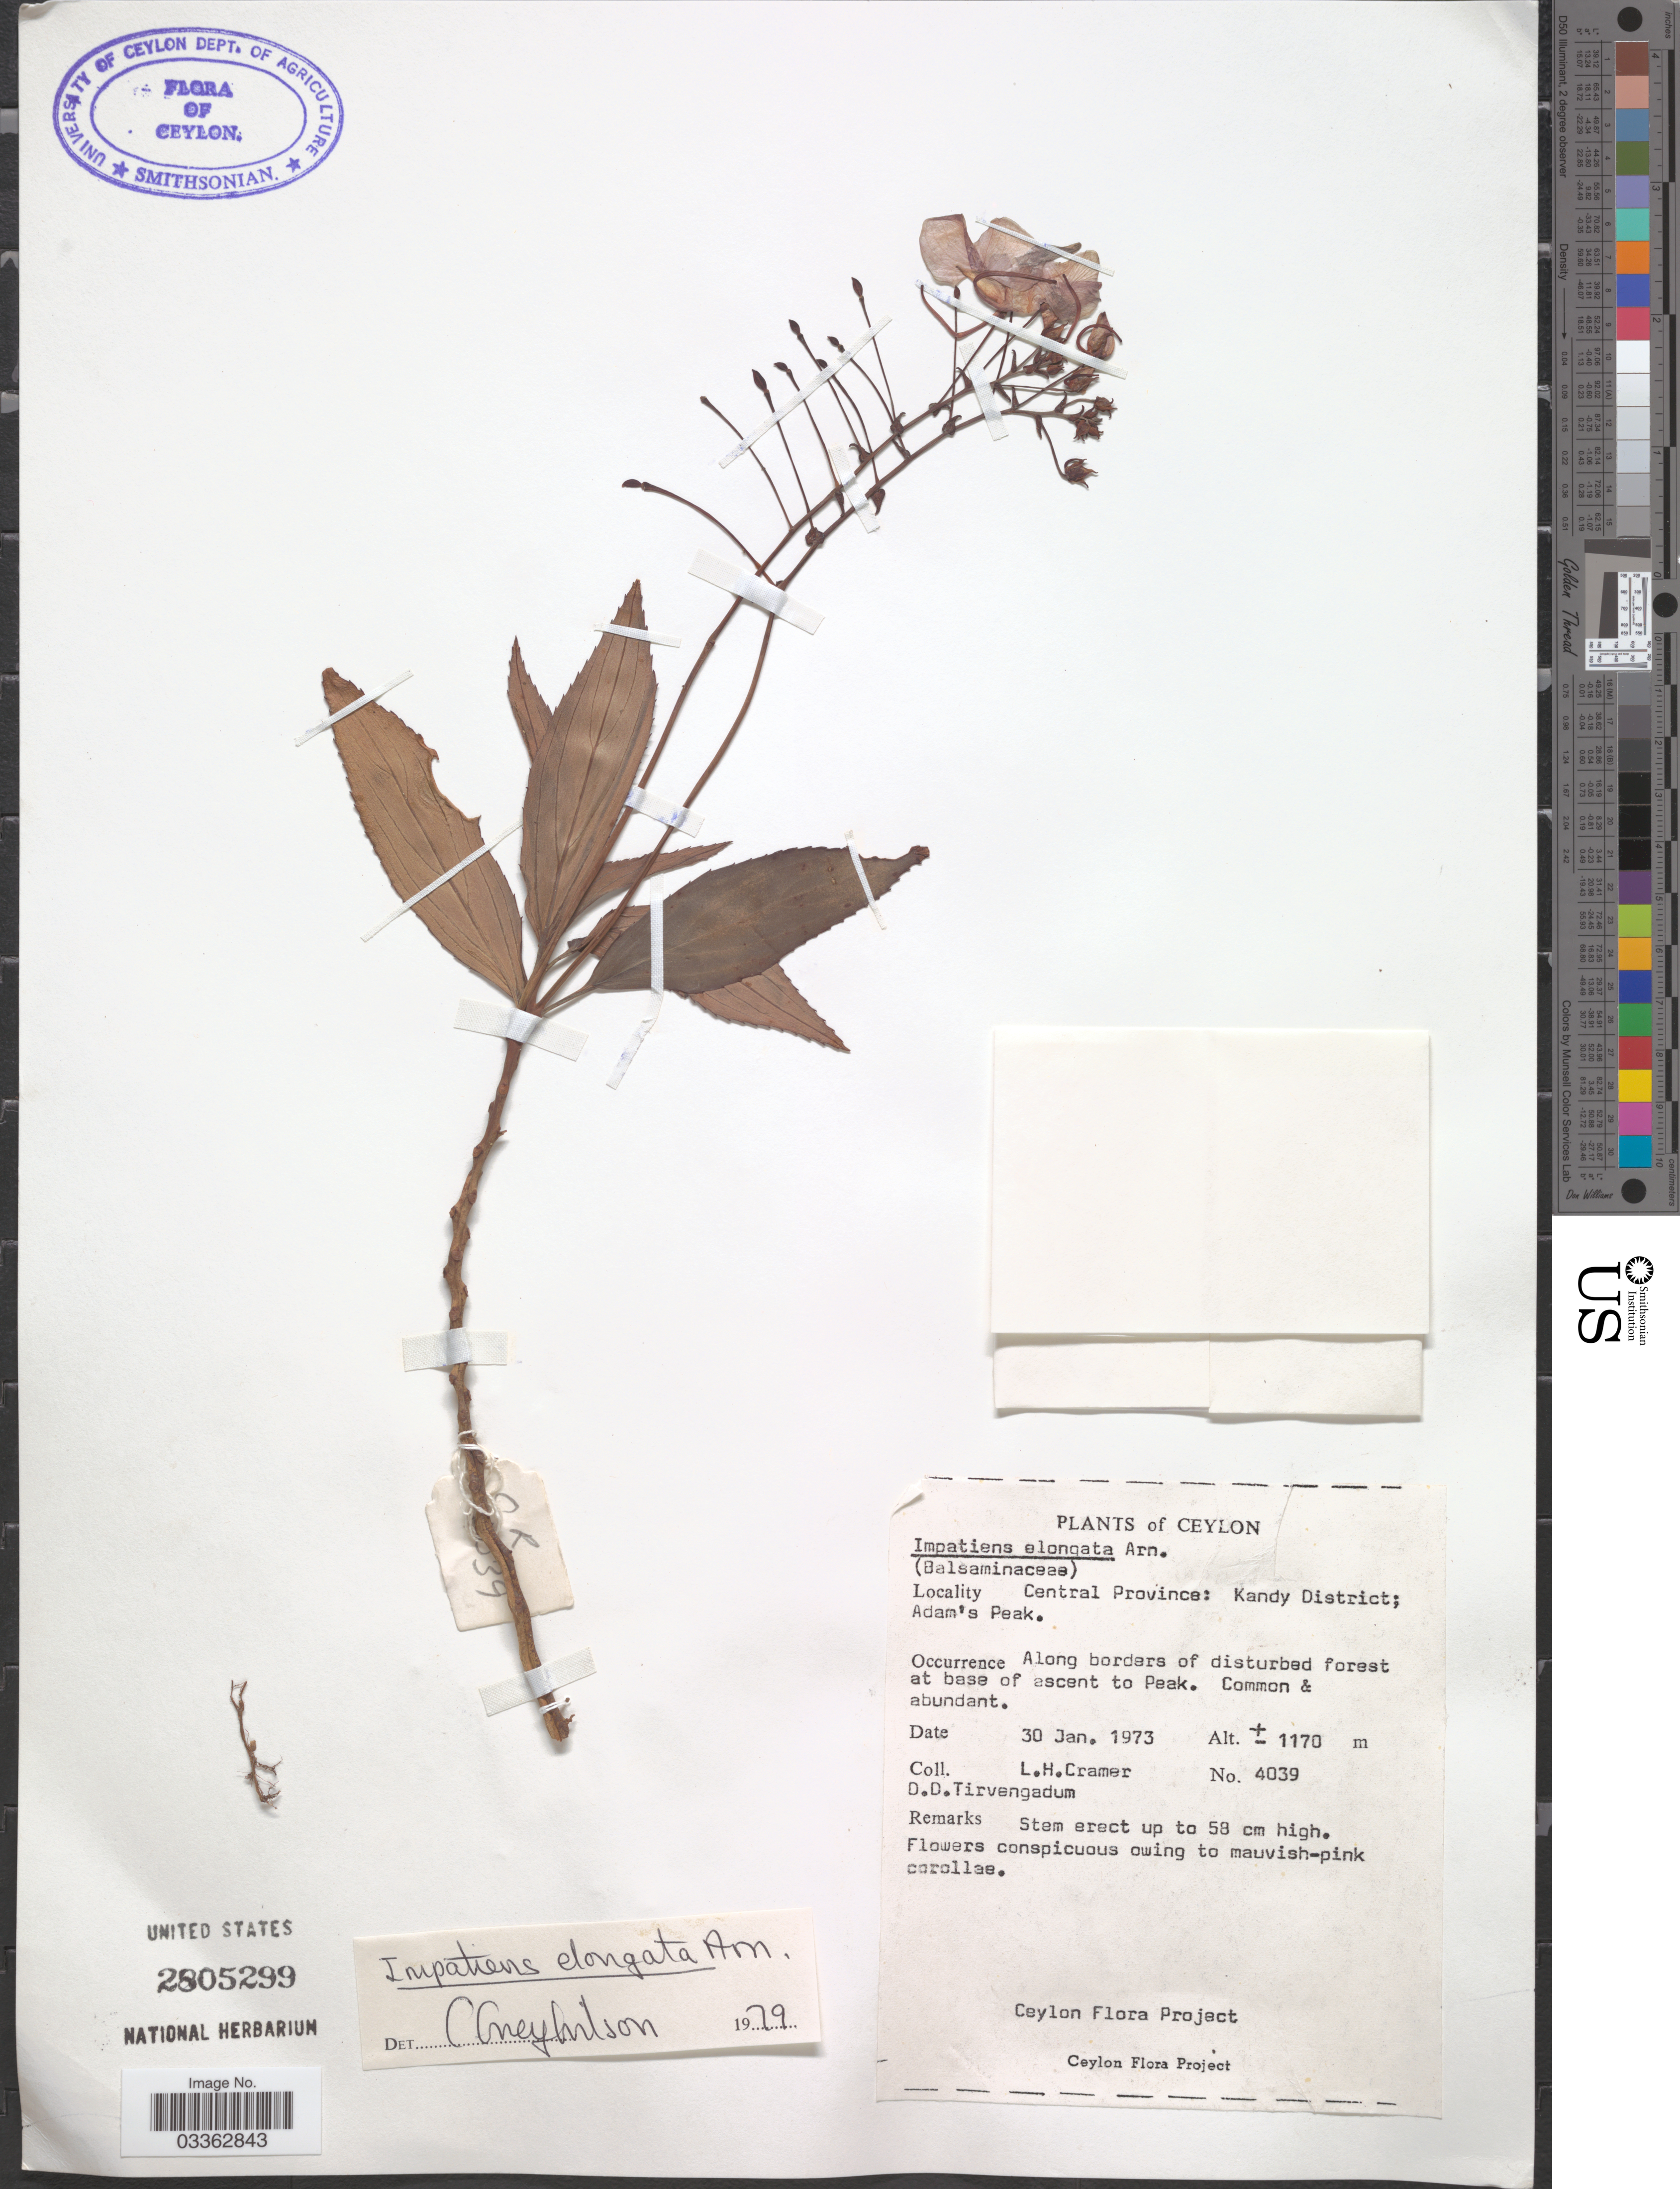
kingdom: Plantae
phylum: Tracheophyta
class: Magnoliopsida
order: Ericales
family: Balsaminaceae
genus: Impatiens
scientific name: Impatiens elongata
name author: Arn.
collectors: L. H. Cramer & D. Tirvengadum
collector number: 4039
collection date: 1973-01-30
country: Sri Lanka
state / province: Central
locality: Ceylon. Kandy District; Adam's Peak.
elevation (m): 1170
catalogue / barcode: US 2805299